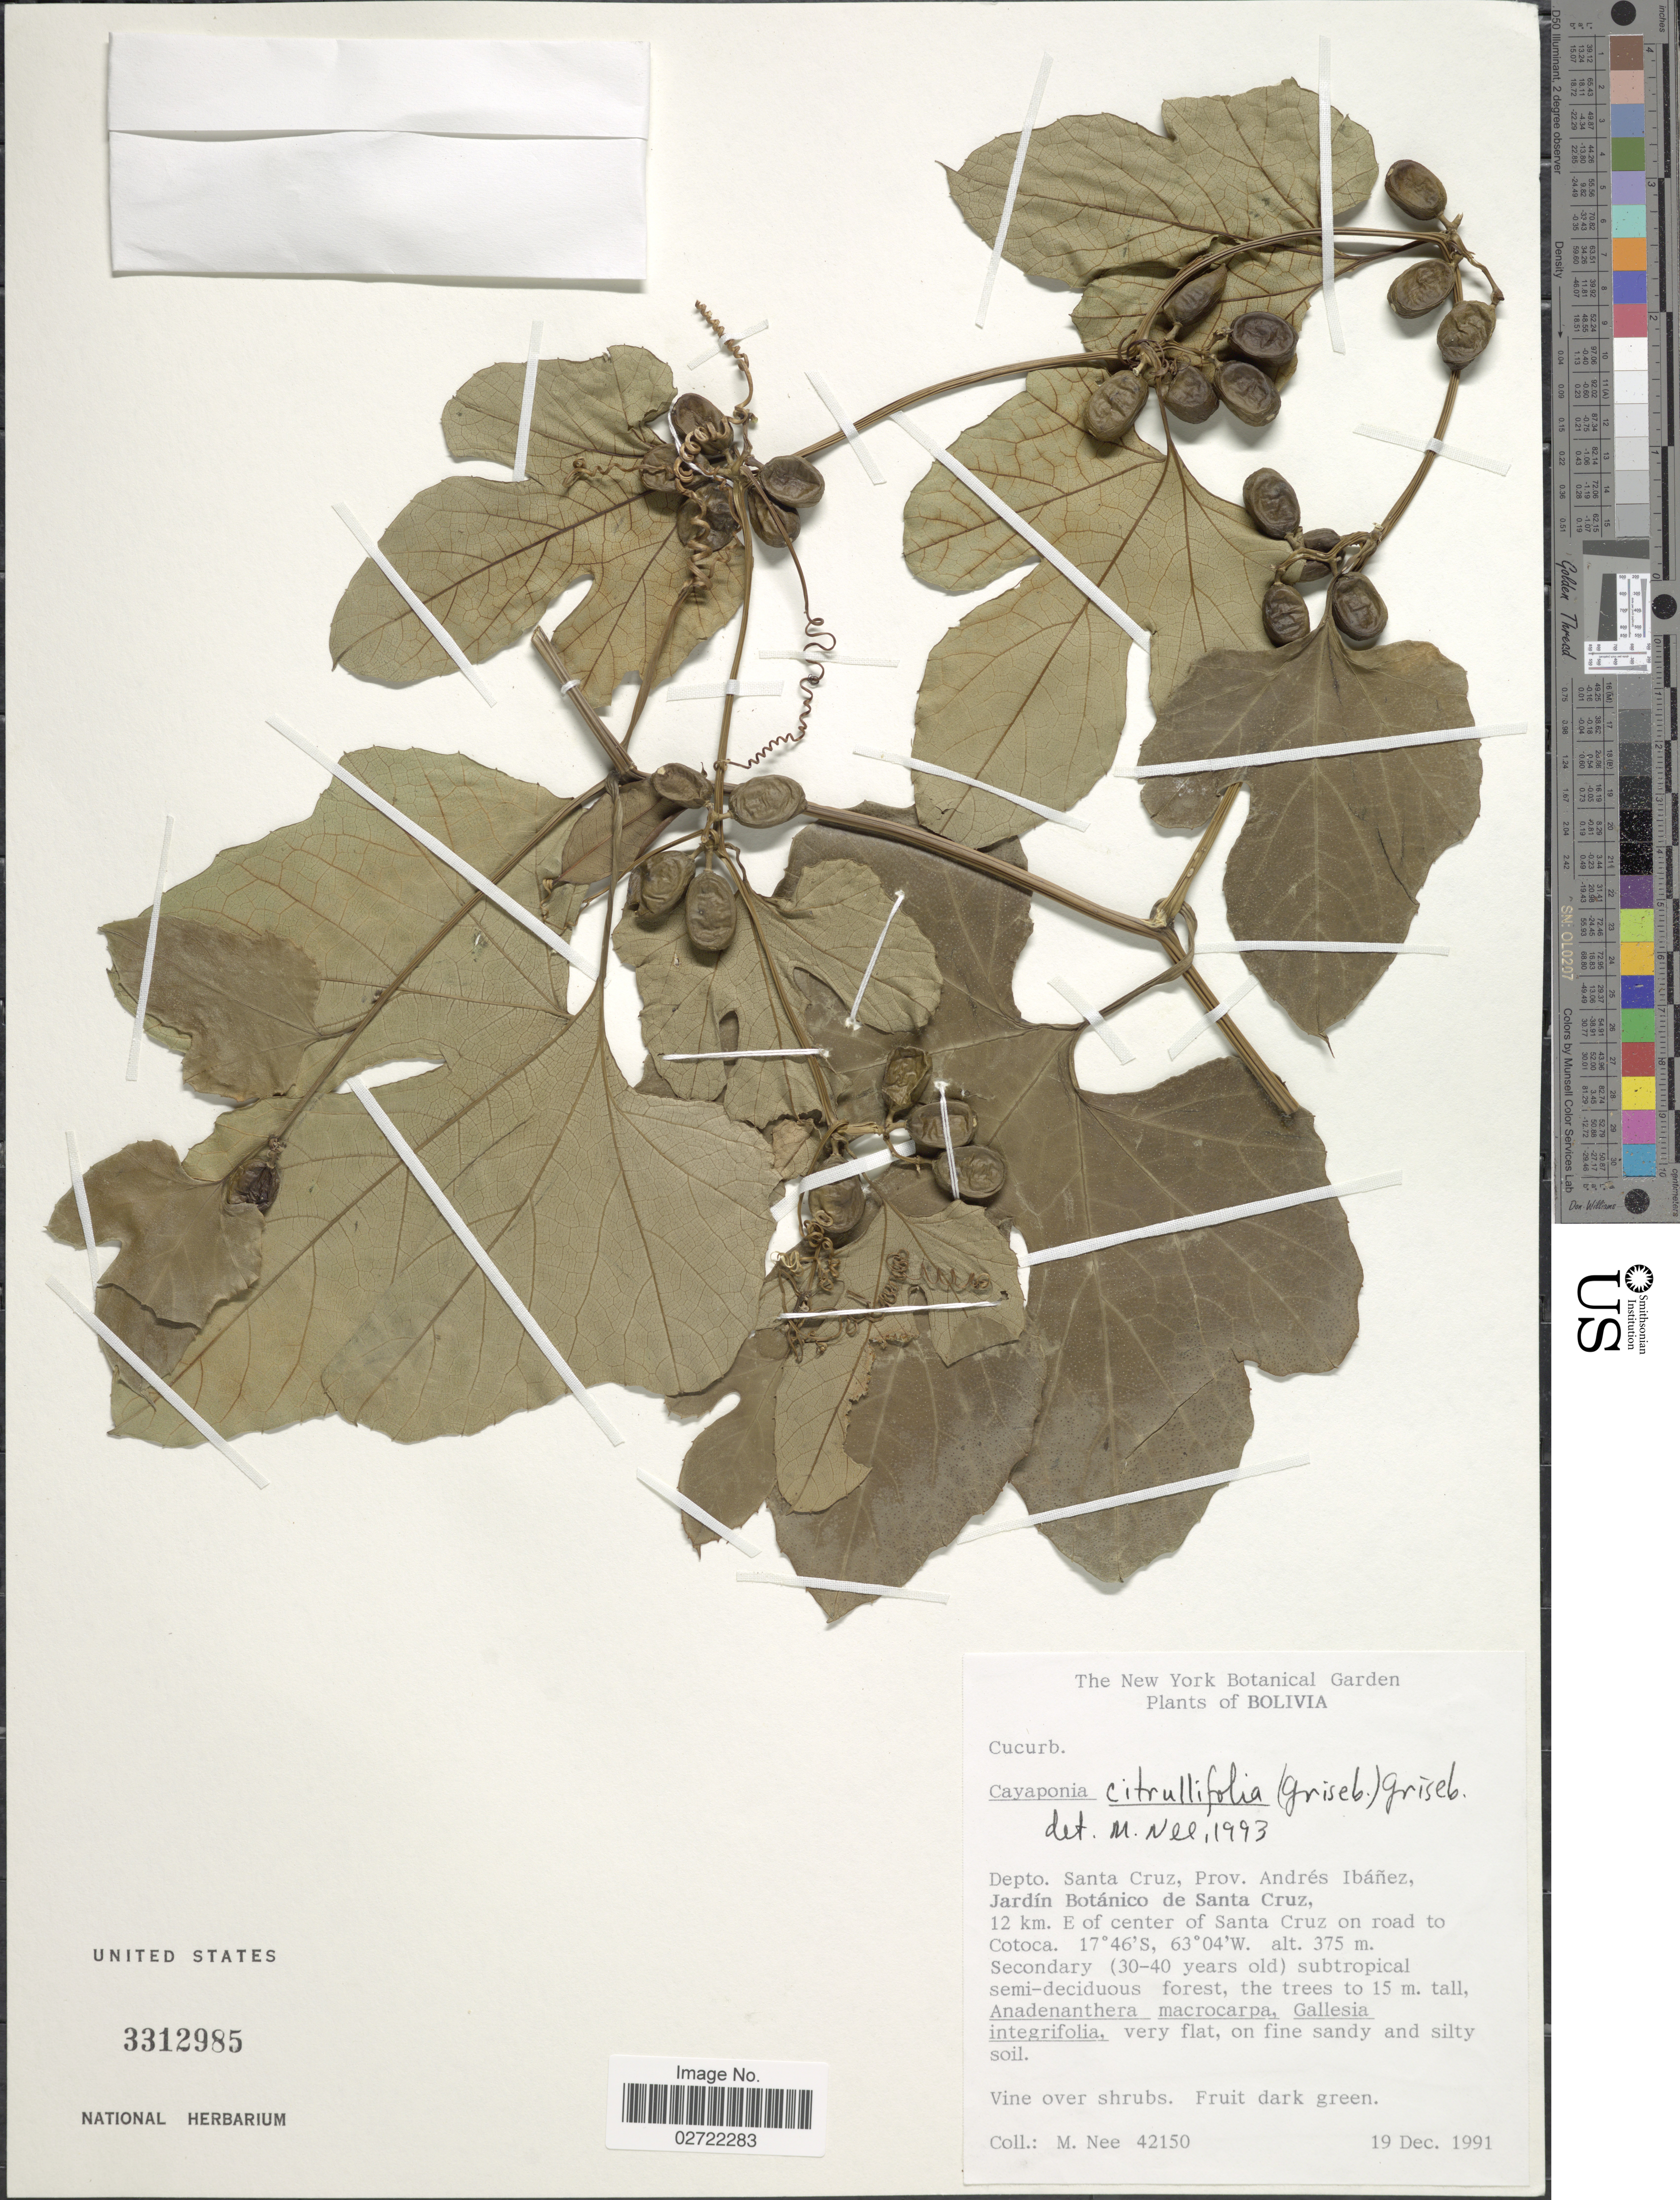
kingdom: Plantae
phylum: Tracheophyta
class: Magnoliopsida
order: Cucurbitales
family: Cucurbitaceae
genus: Cayaponia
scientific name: Cayaponia citrullifolia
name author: (Griseb.) Cogn.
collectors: M. Nee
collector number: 42150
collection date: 1991-12-19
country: Bolivia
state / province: Santa Cruz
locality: Depto. Santa Cruz. Andres Ibanez, Jardin Botanico de Santa Cruz, 12 km. E. of center of santa Cruz on road to Cotoca.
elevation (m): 375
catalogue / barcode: US 3312985